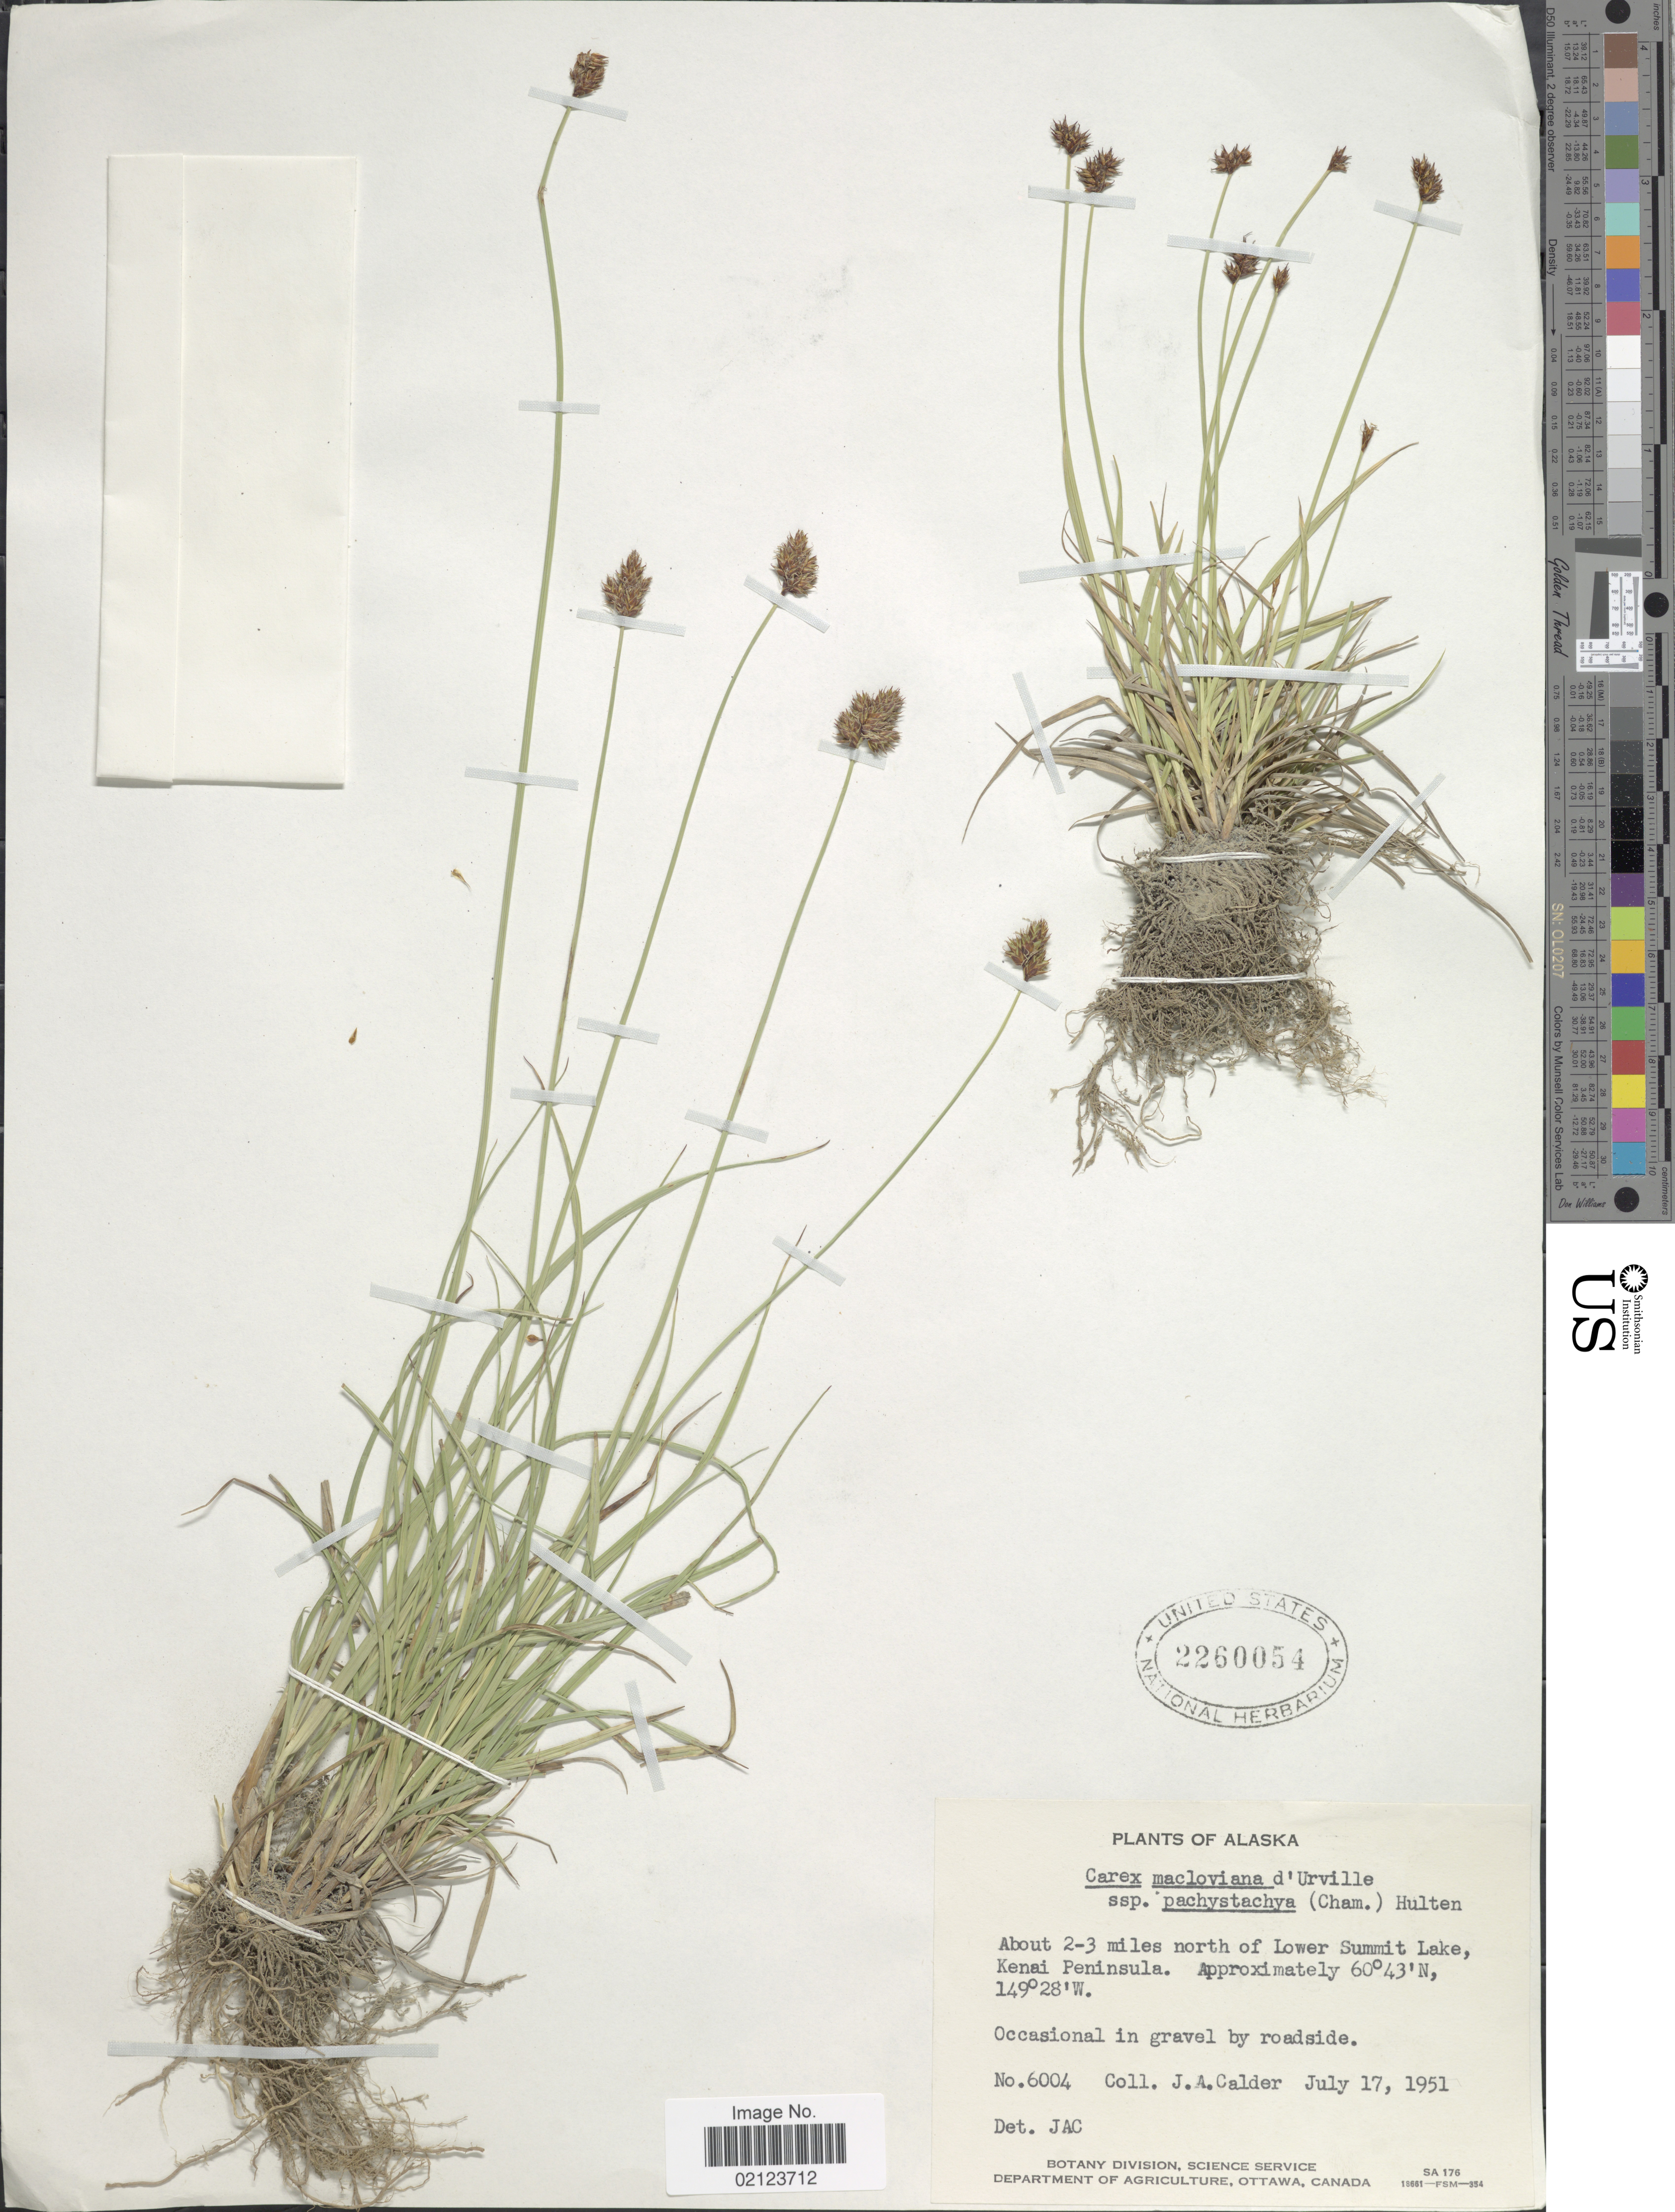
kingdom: Plantae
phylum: Tracheophyta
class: Liliopsida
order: Poales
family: Cyperaceae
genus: Carex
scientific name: Carex pachystachya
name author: Cham. ex Steud.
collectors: J. A. Calder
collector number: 6004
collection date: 1951-07-17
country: United States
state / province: Alaska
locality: About 2-3 miles north of Lower Summit Lake, Kenai Peninsula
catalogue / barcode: US 2260054